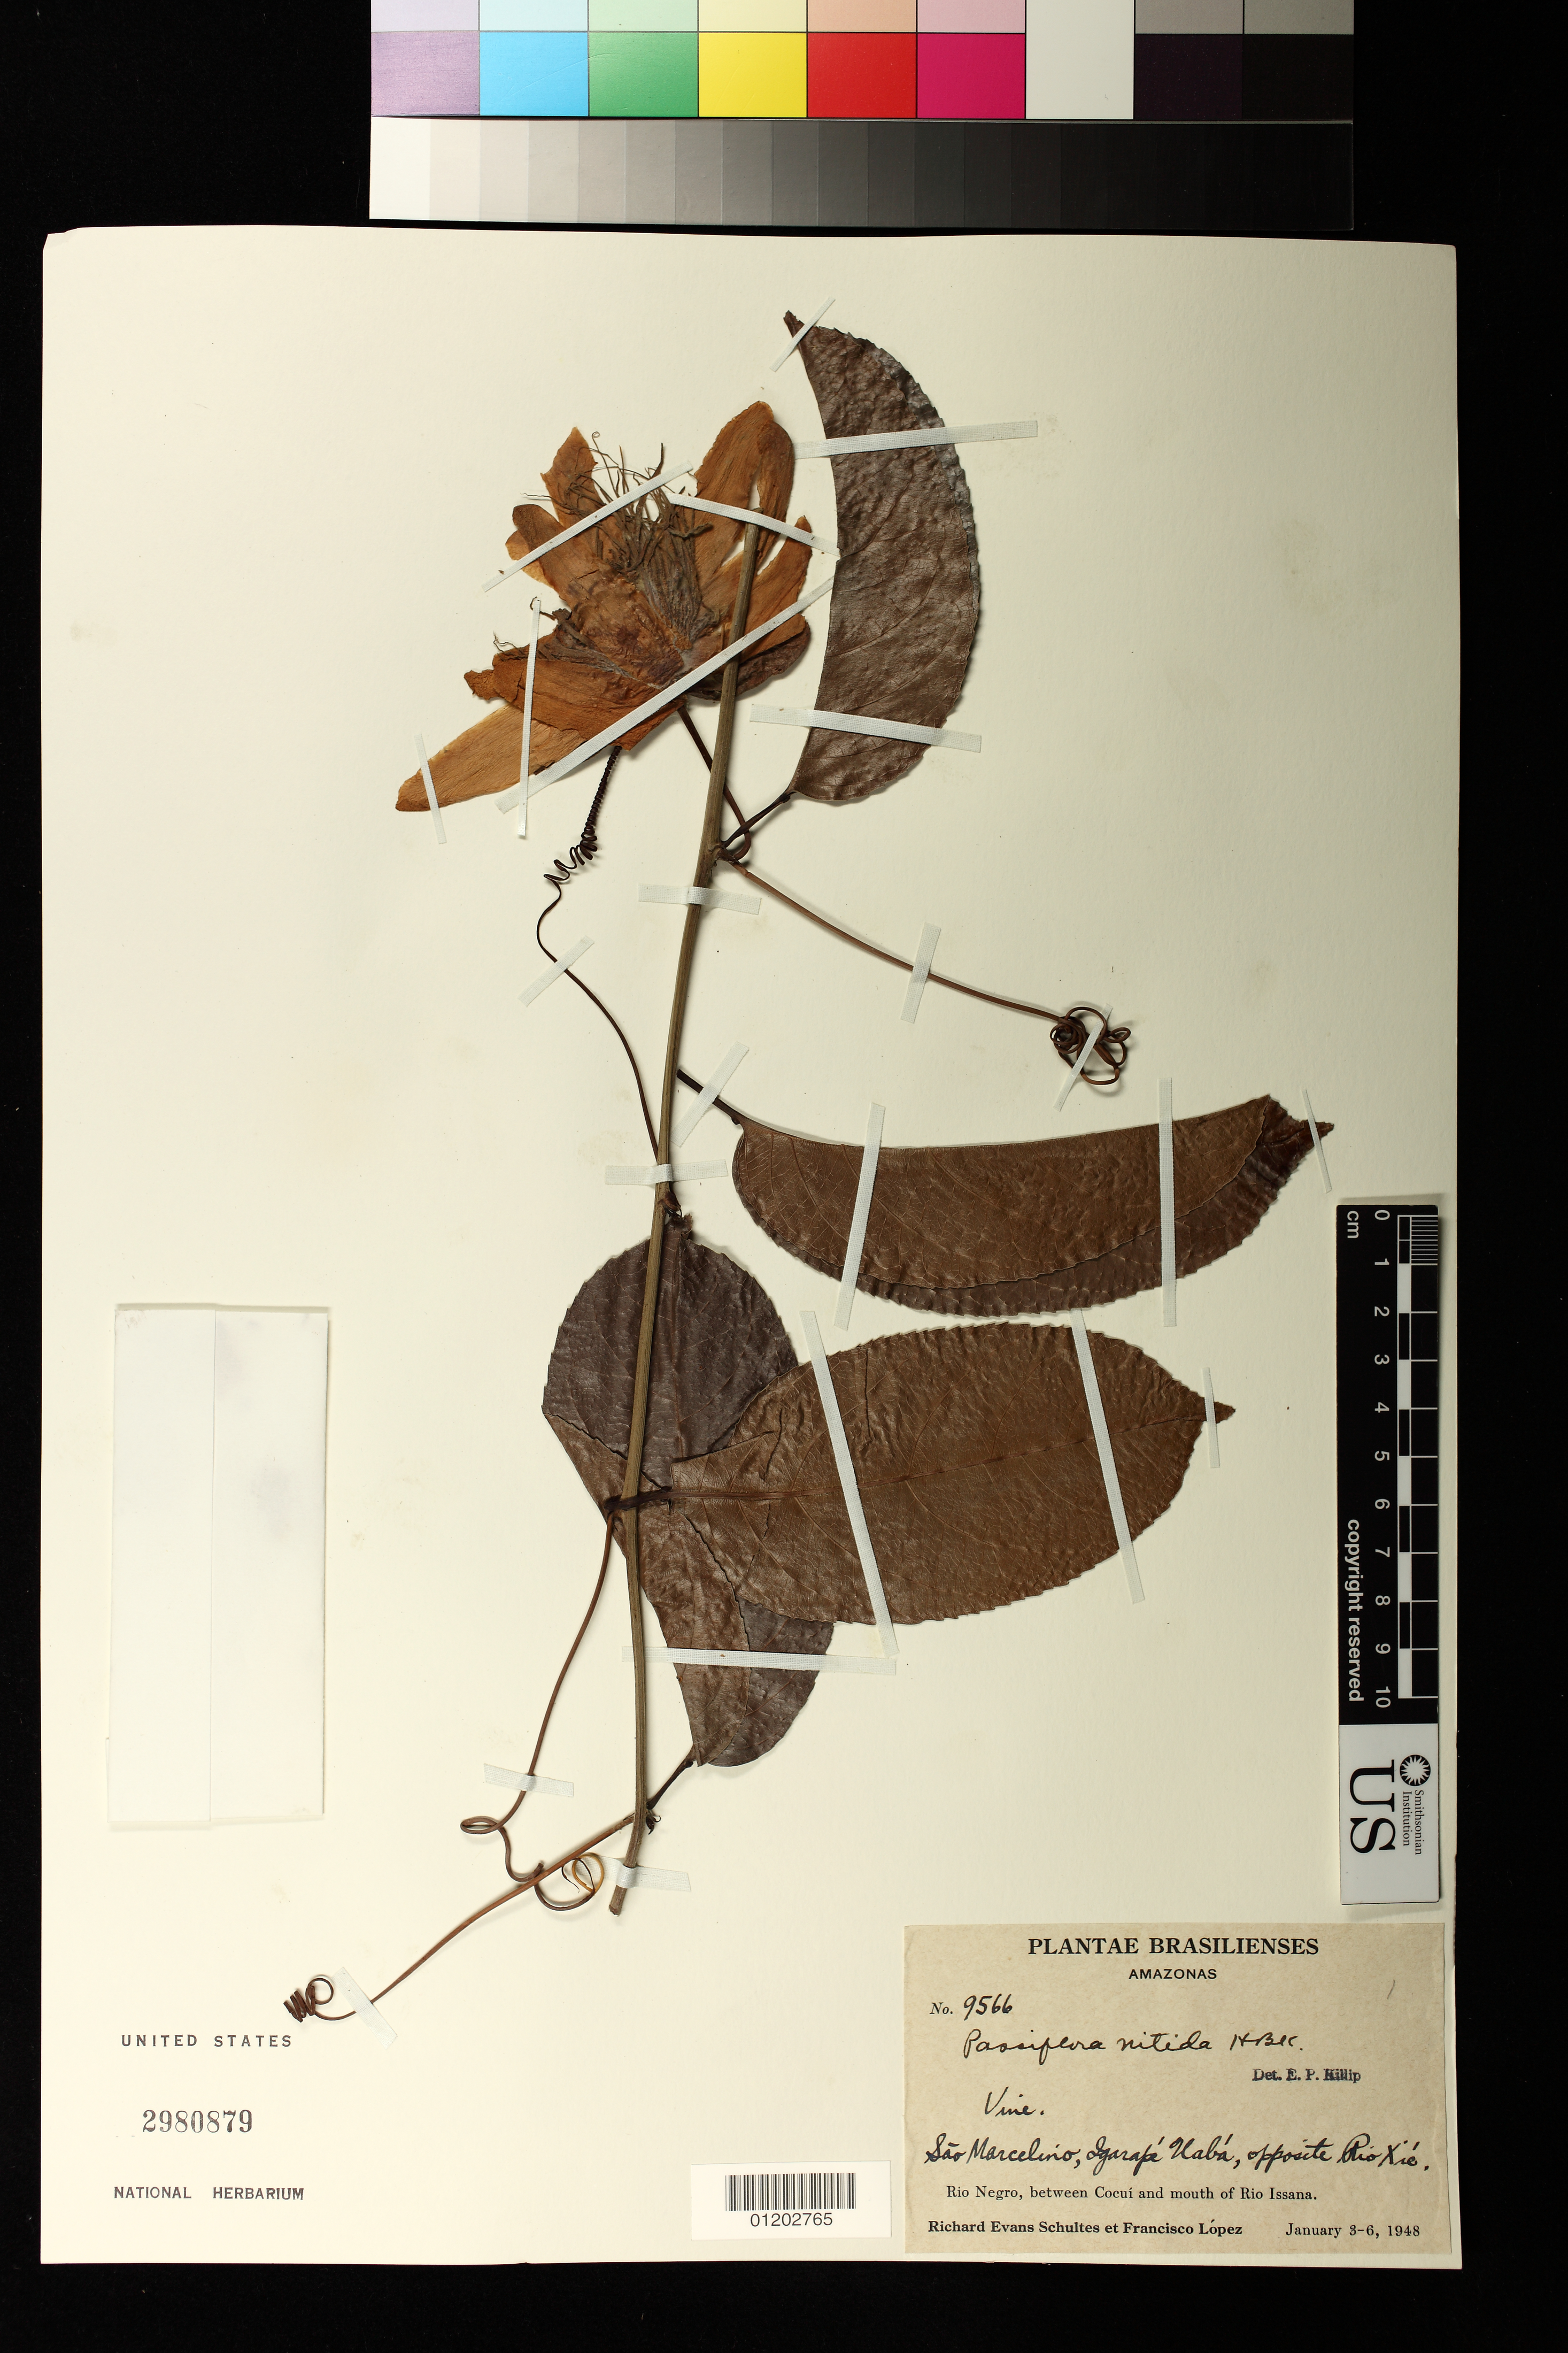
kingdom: Plantae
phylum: Tracheophyta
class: Magnoliopsida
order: Malpighiales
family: Passifloraceae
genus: Passiflora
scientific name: Passiflora nitida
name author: Kunth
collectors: R. E. Schultes & F. Lopéz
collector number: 9566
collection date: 1948-01-03/1948-01-06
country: Brazil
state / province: Amazonas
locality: Sao Marcelino, Igarapa Naba, opposite Rio Xie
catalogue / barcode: US 2980879